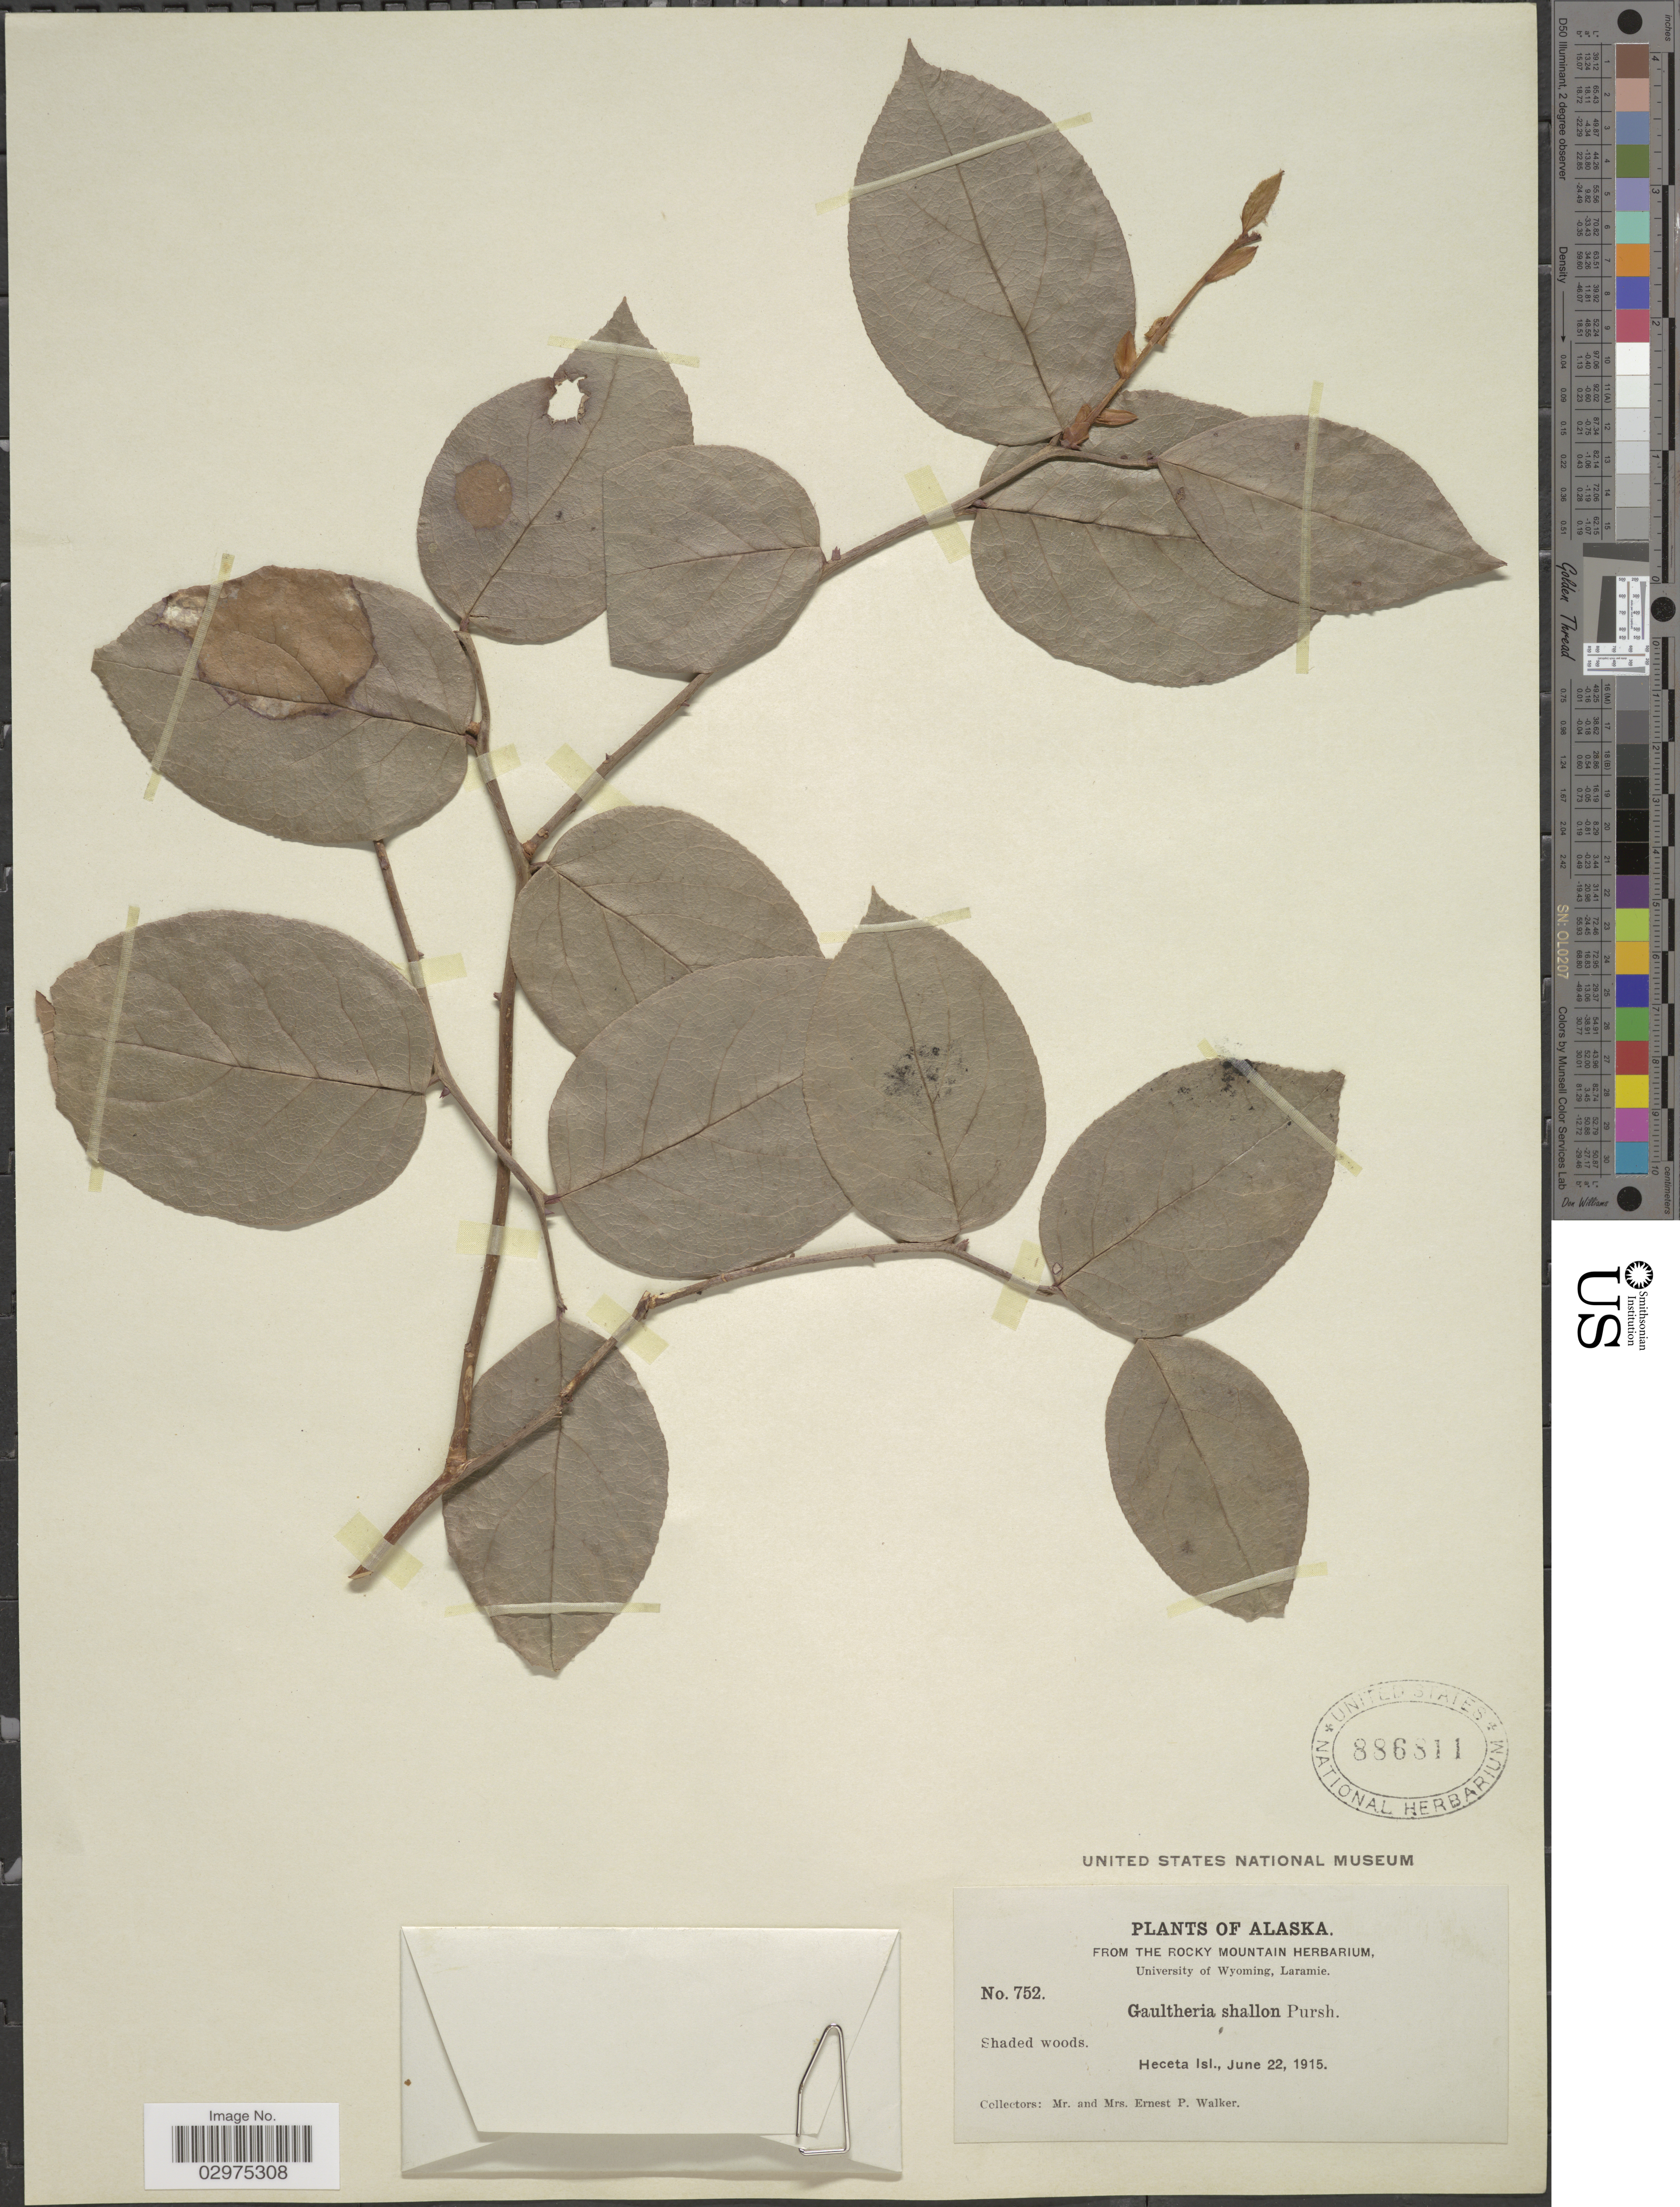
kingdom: Plantae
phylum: Tracheophyta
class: Magnoliopsida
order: Ericales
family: Ericaceae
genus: Gaultheria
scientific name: Gaultheria shallon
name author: Pursh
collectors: E. P. Walker & E. Walker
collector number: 752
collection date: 1915-06-22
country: United States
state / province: Alaska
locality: Heceta Isl.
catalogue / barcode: US 886811